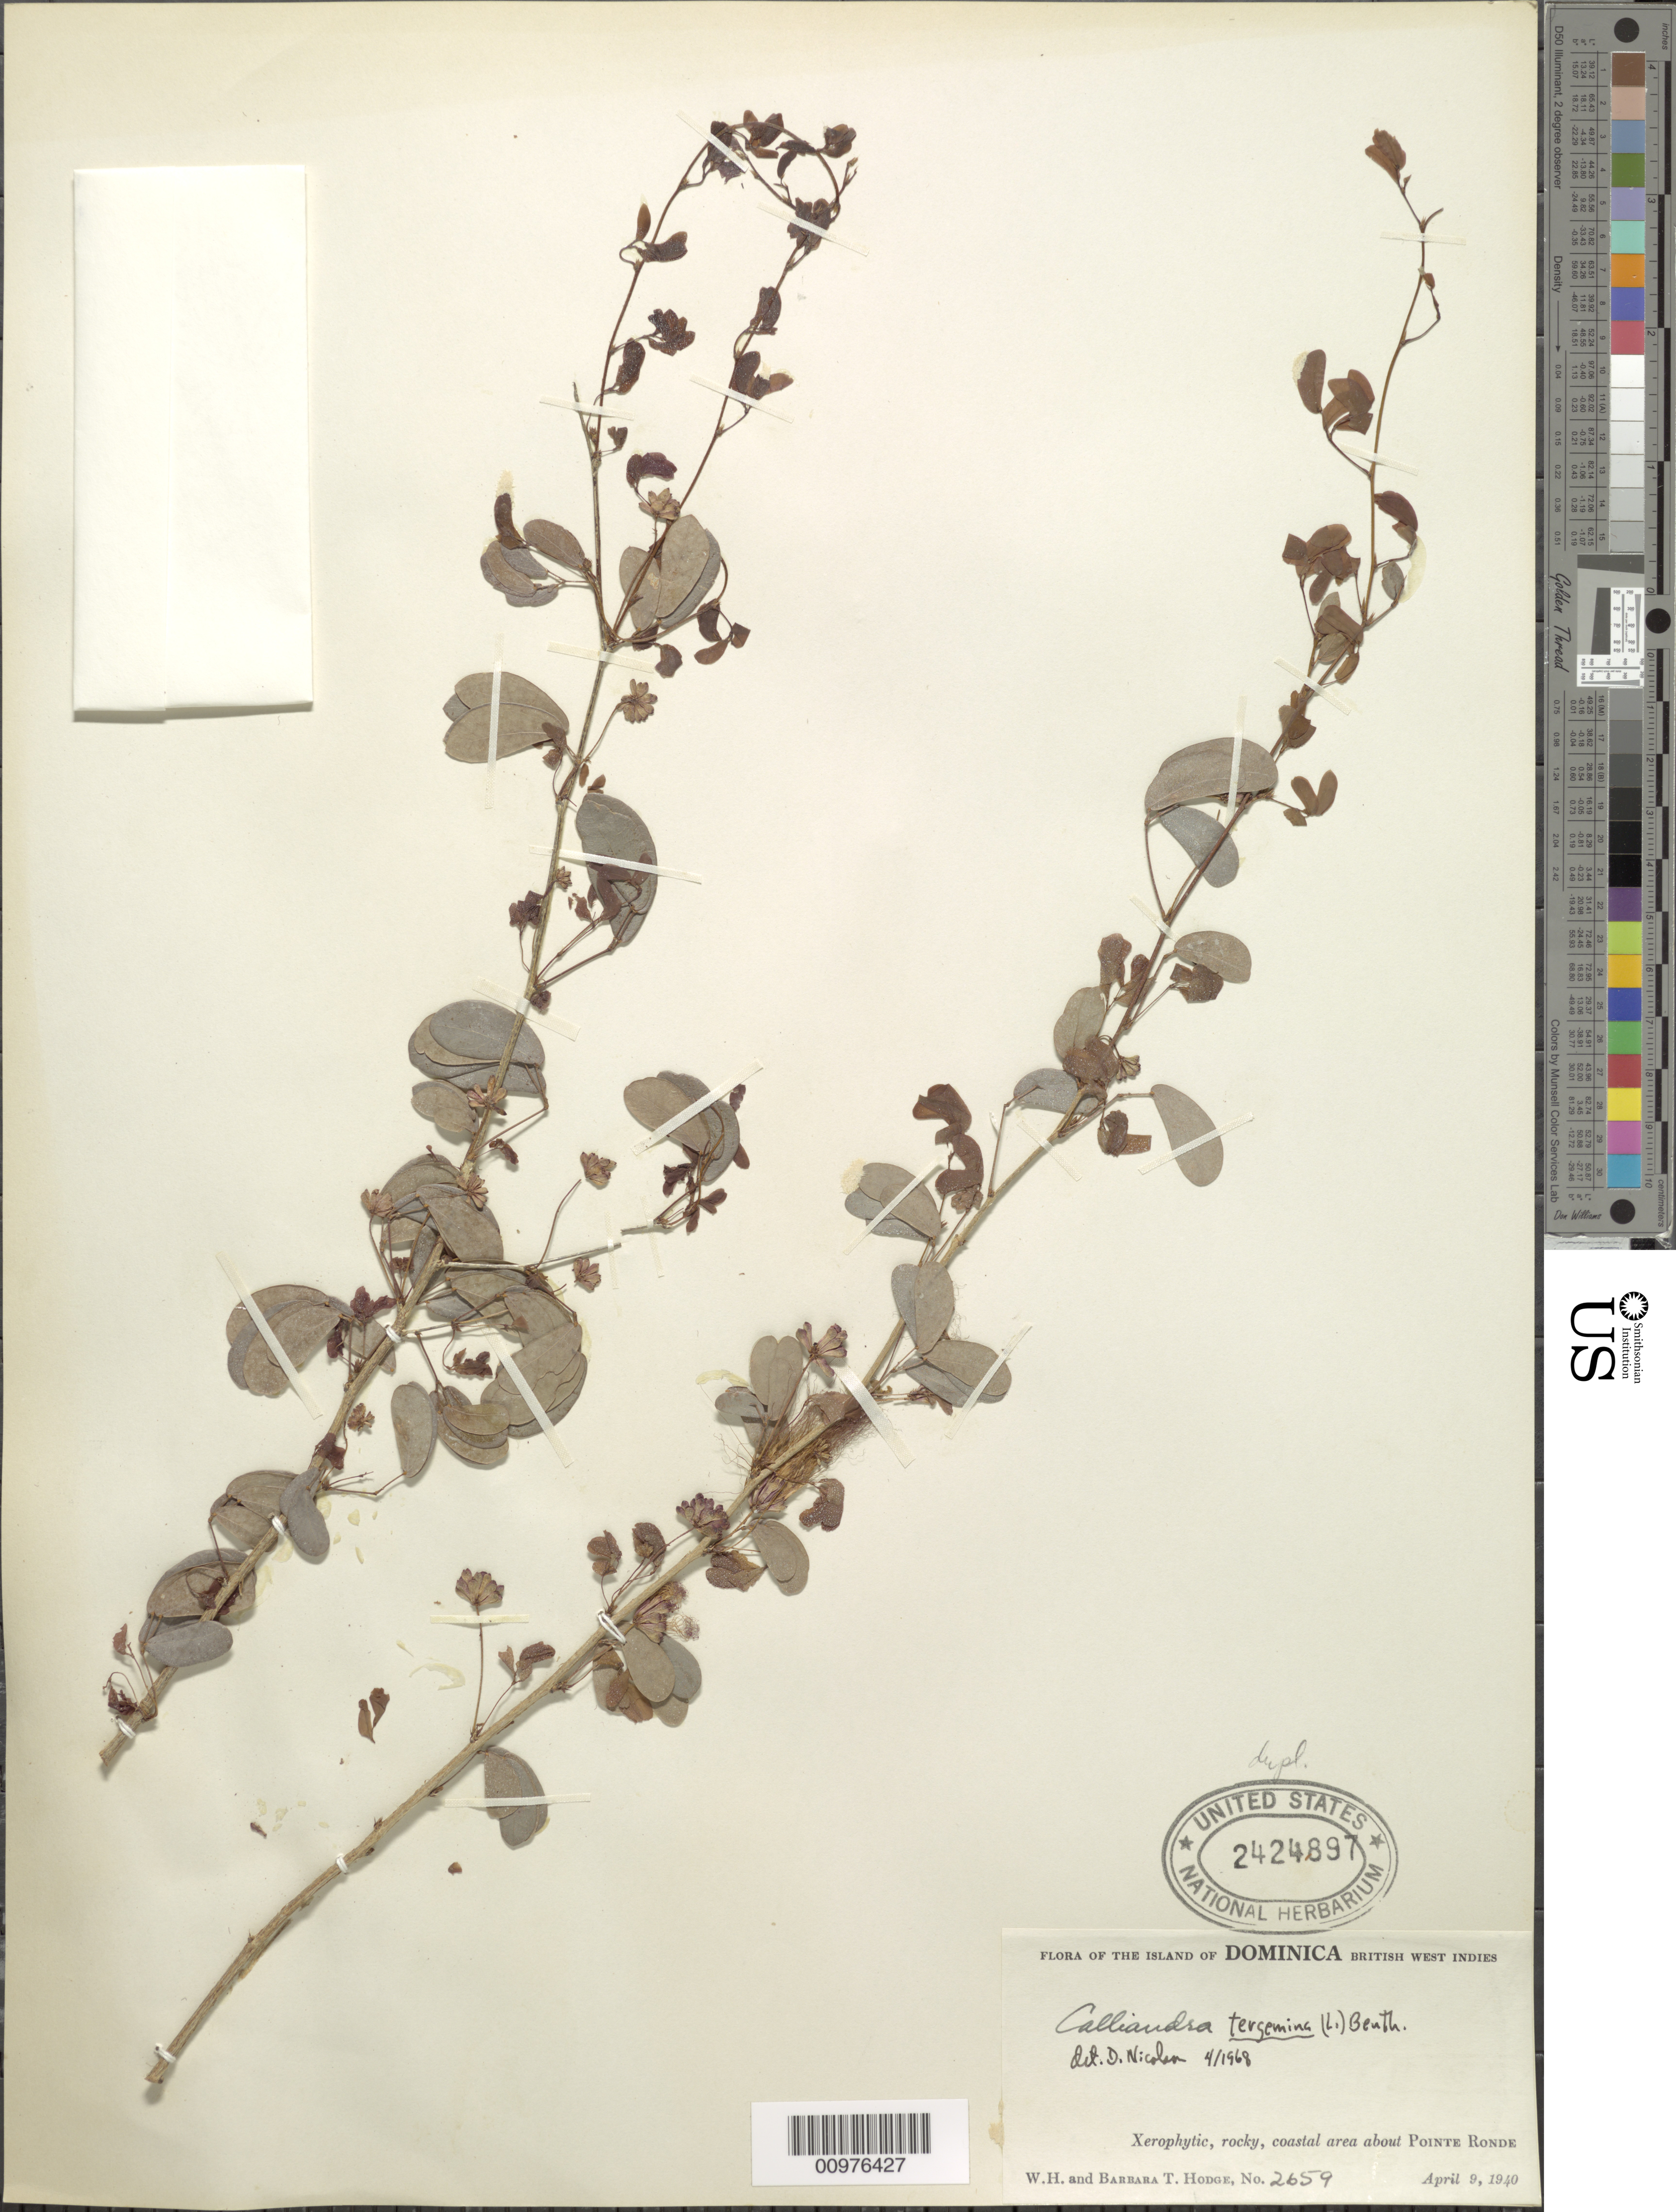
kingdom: Plantae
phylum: Tracheophyta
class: Magnoliopsida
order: Fabales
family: Fabaceae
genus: Calliandra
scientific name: Calliandra tergemina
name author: (L.) Benth.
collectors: W. Hodge & B. Hodge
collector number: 2659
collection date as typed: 09 Apr 1940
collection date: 1940-04-09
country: Dominica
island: Dominica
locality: Xerophytic, rocky, coastal area about Pointe Ronde.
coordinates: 0 N, 0 E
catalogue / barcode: US 2424897